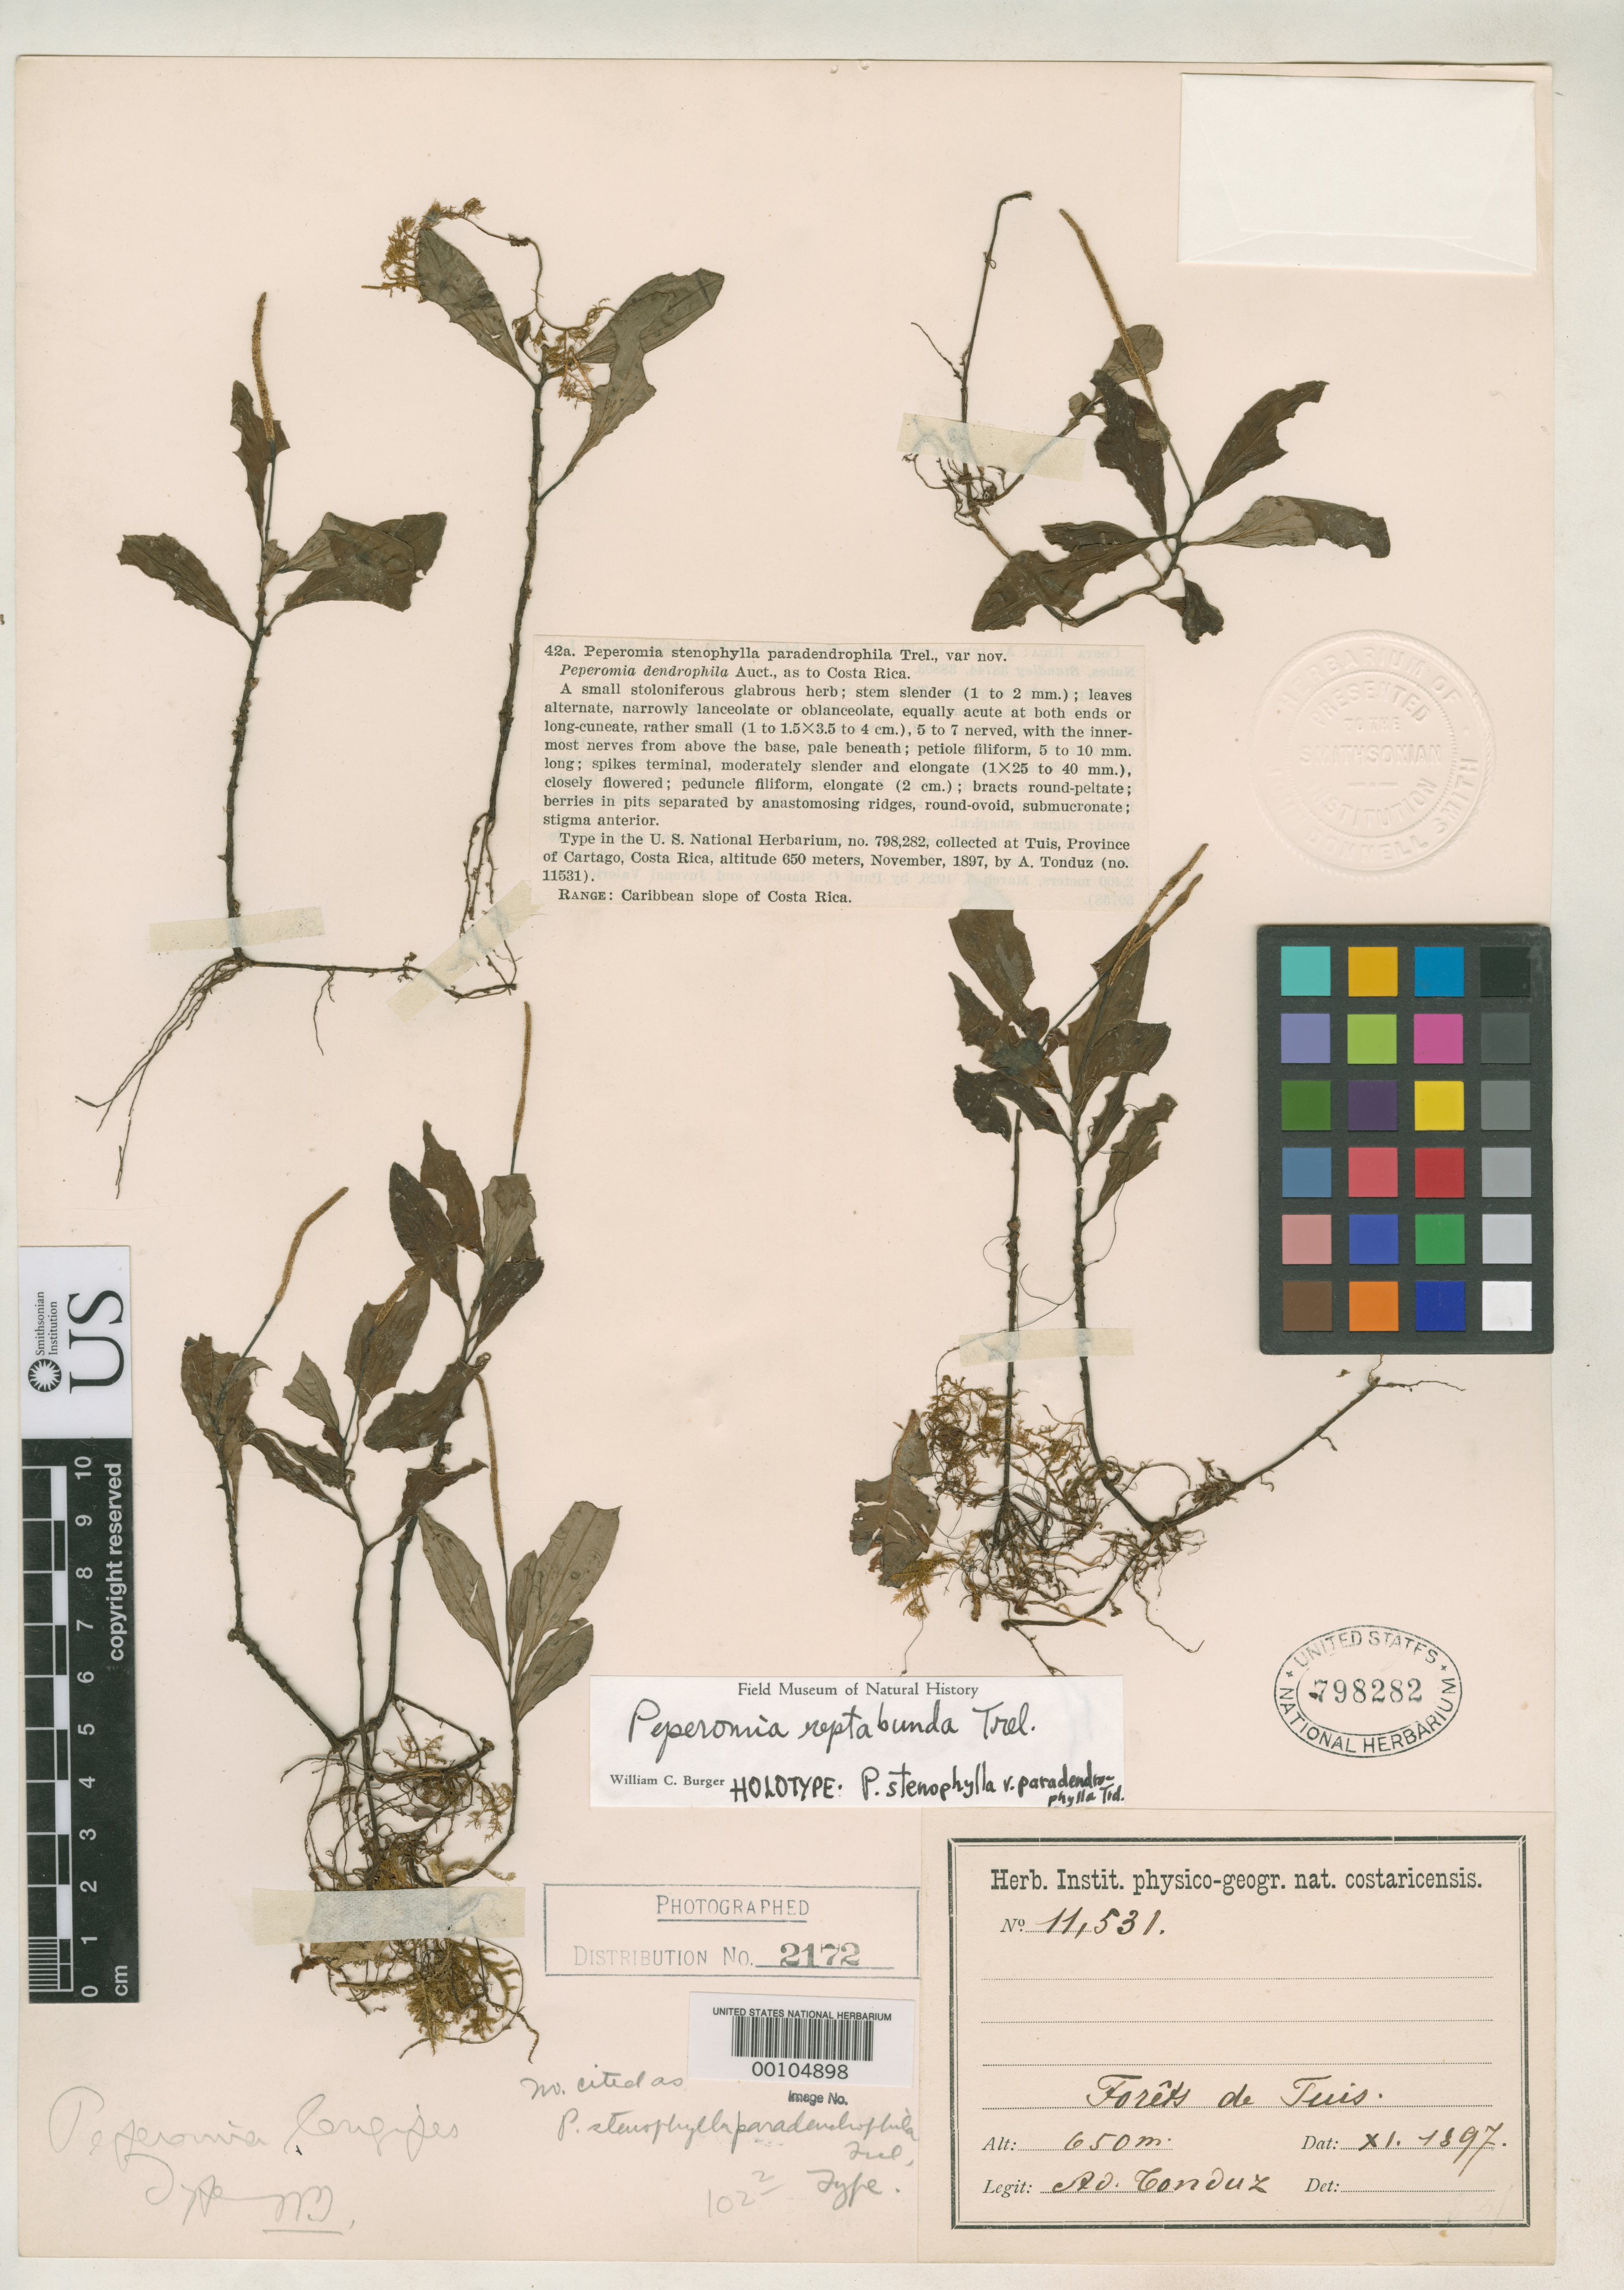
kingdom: Plantae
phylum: Tracheophyta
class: Magnoliopsida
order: Piperales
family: Piperaceae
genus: Peperomia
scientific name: Peperomia stenophylla var. paradendrophila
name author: Trel.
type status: Holotype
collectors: A. Tonduz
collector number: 11531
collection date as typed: Nov 1897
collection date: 1897-11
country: Costa Rica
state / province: Cartago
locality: Tuis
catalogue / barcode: US 798282